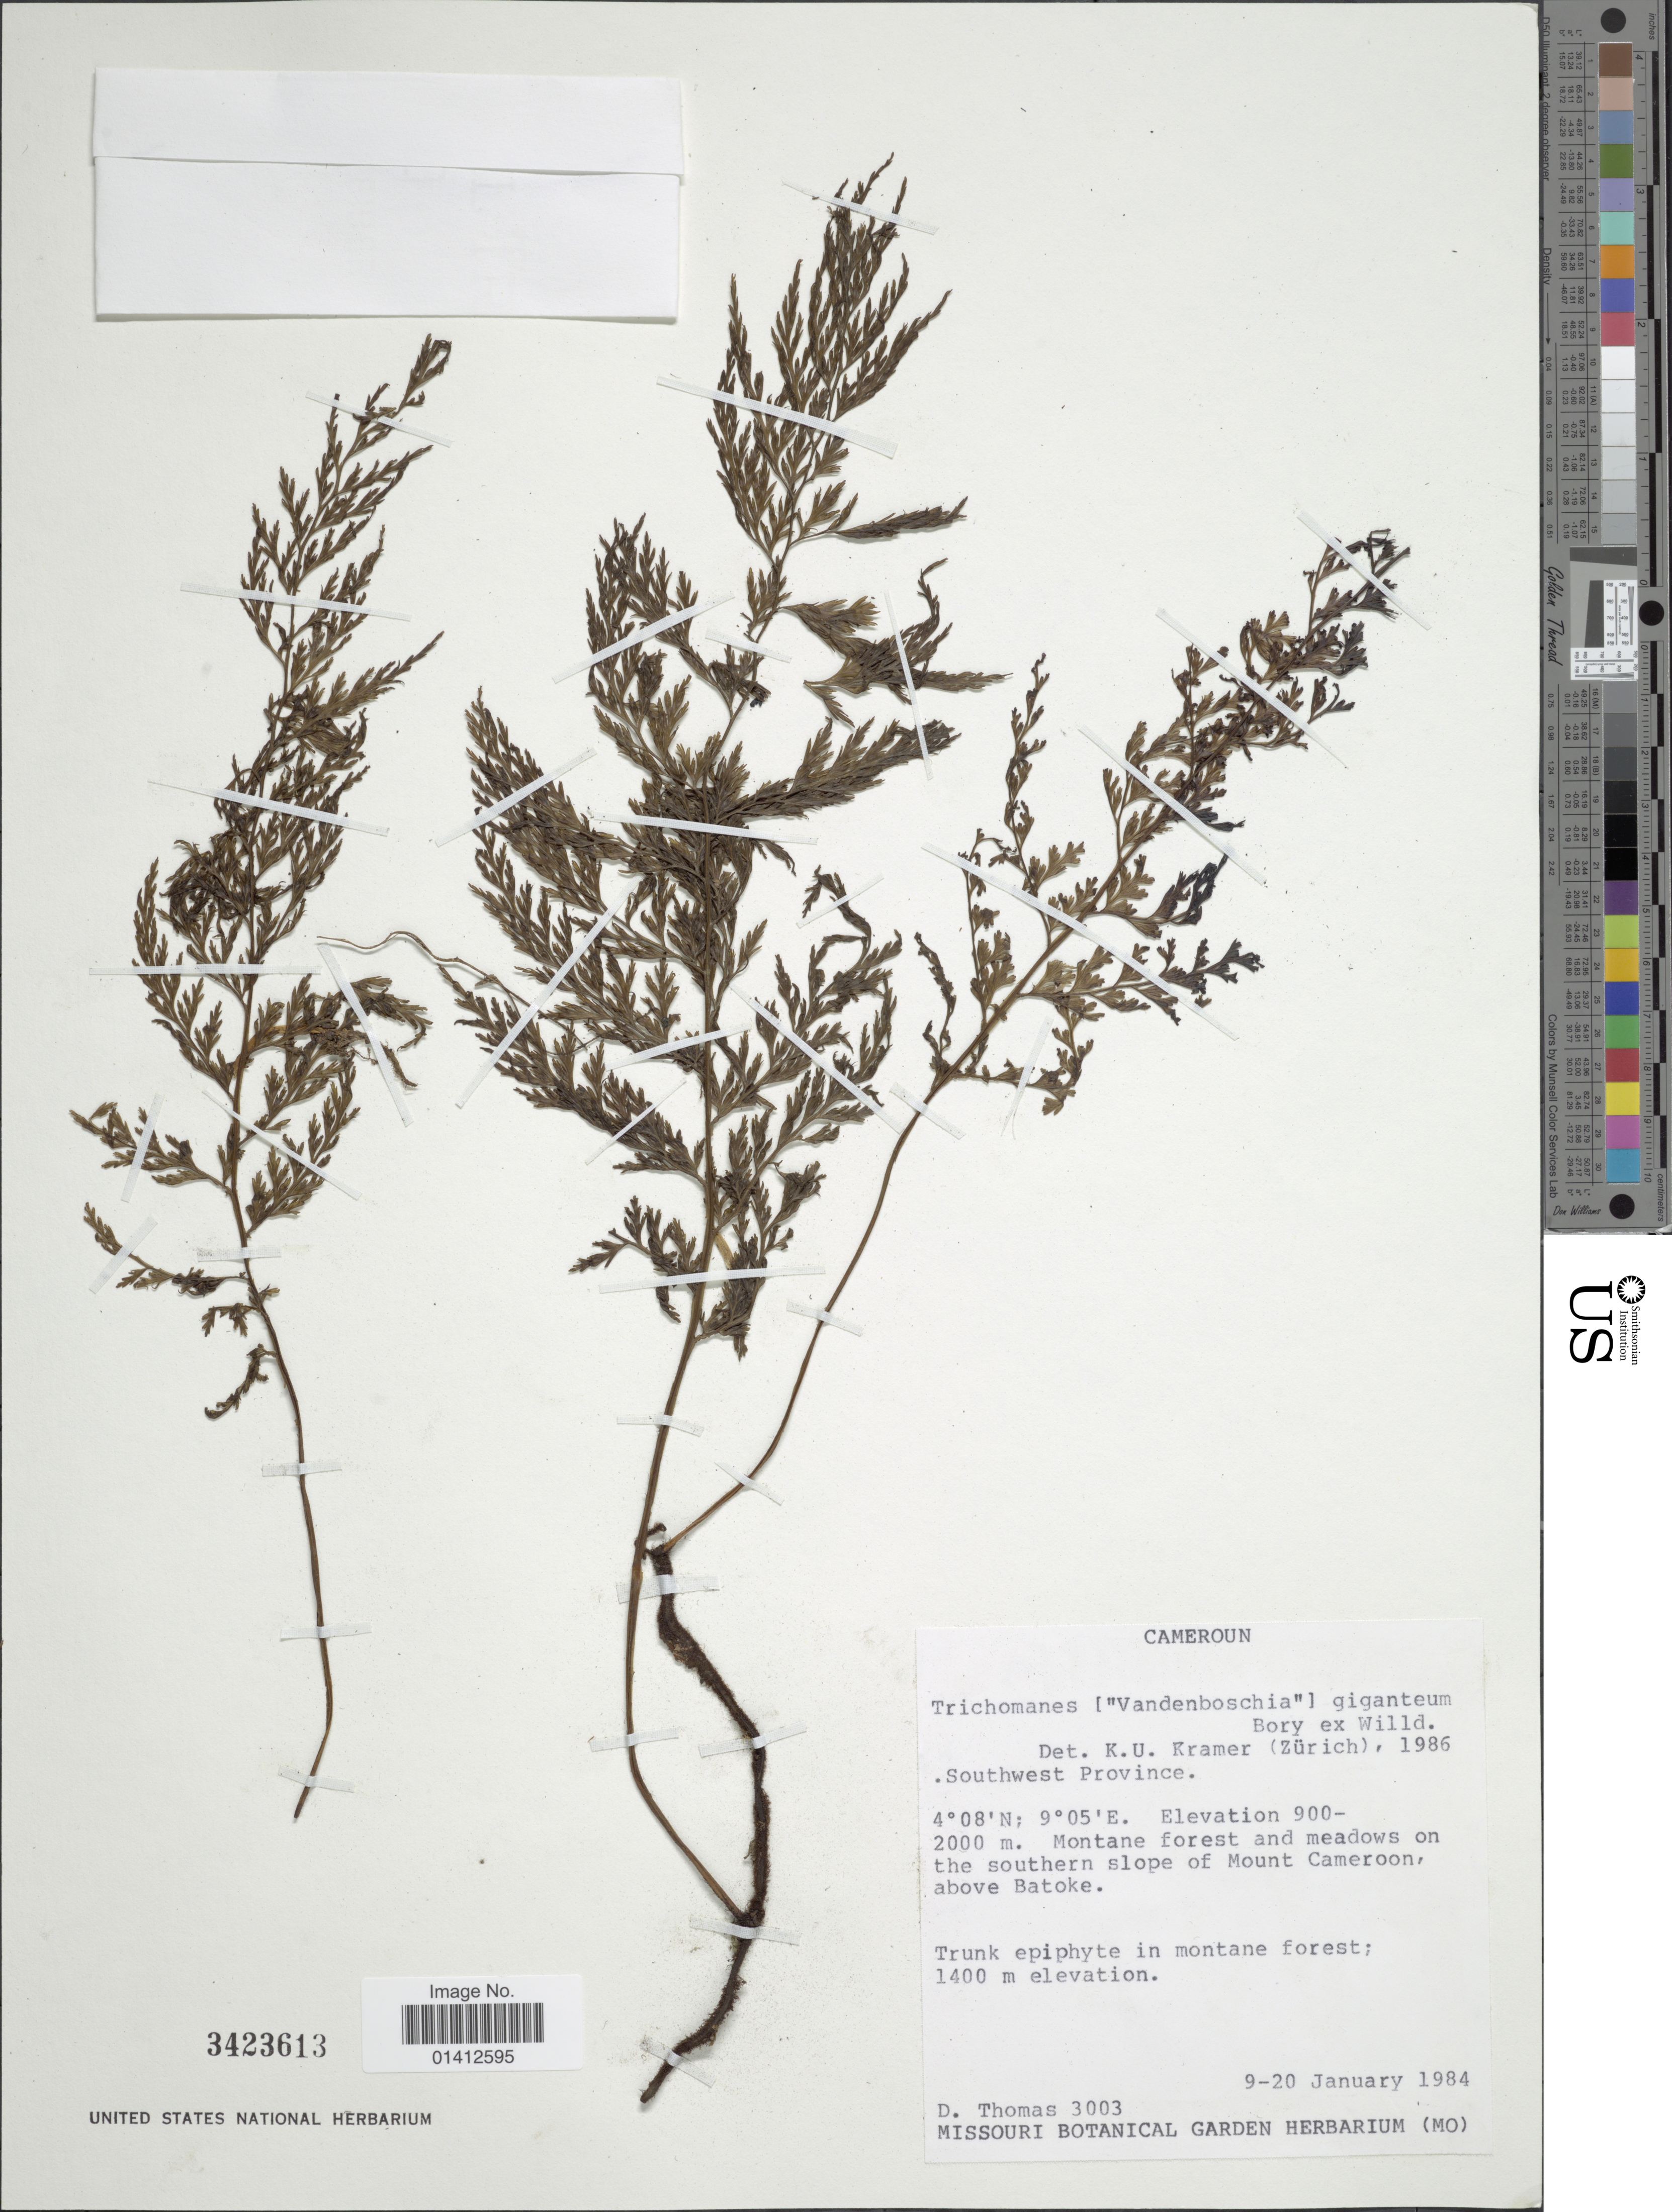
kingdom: Plantae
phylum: Tracheophyta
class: Polypodiopsida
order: Hymenophyllales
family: Hymenophyllaceae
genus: Vandenboschia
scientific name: Vandenboschia gigantea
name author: (Bory ex Willd.) Pic. Serm.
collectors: D. Thomas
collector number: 3003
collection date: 1984-01-09/1984-01-20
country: Cameroon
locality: South Province, Montane forest and meadows on the southern slope of Mount Cameroon, above Batoke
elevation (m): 2000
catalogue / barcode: US 3423613